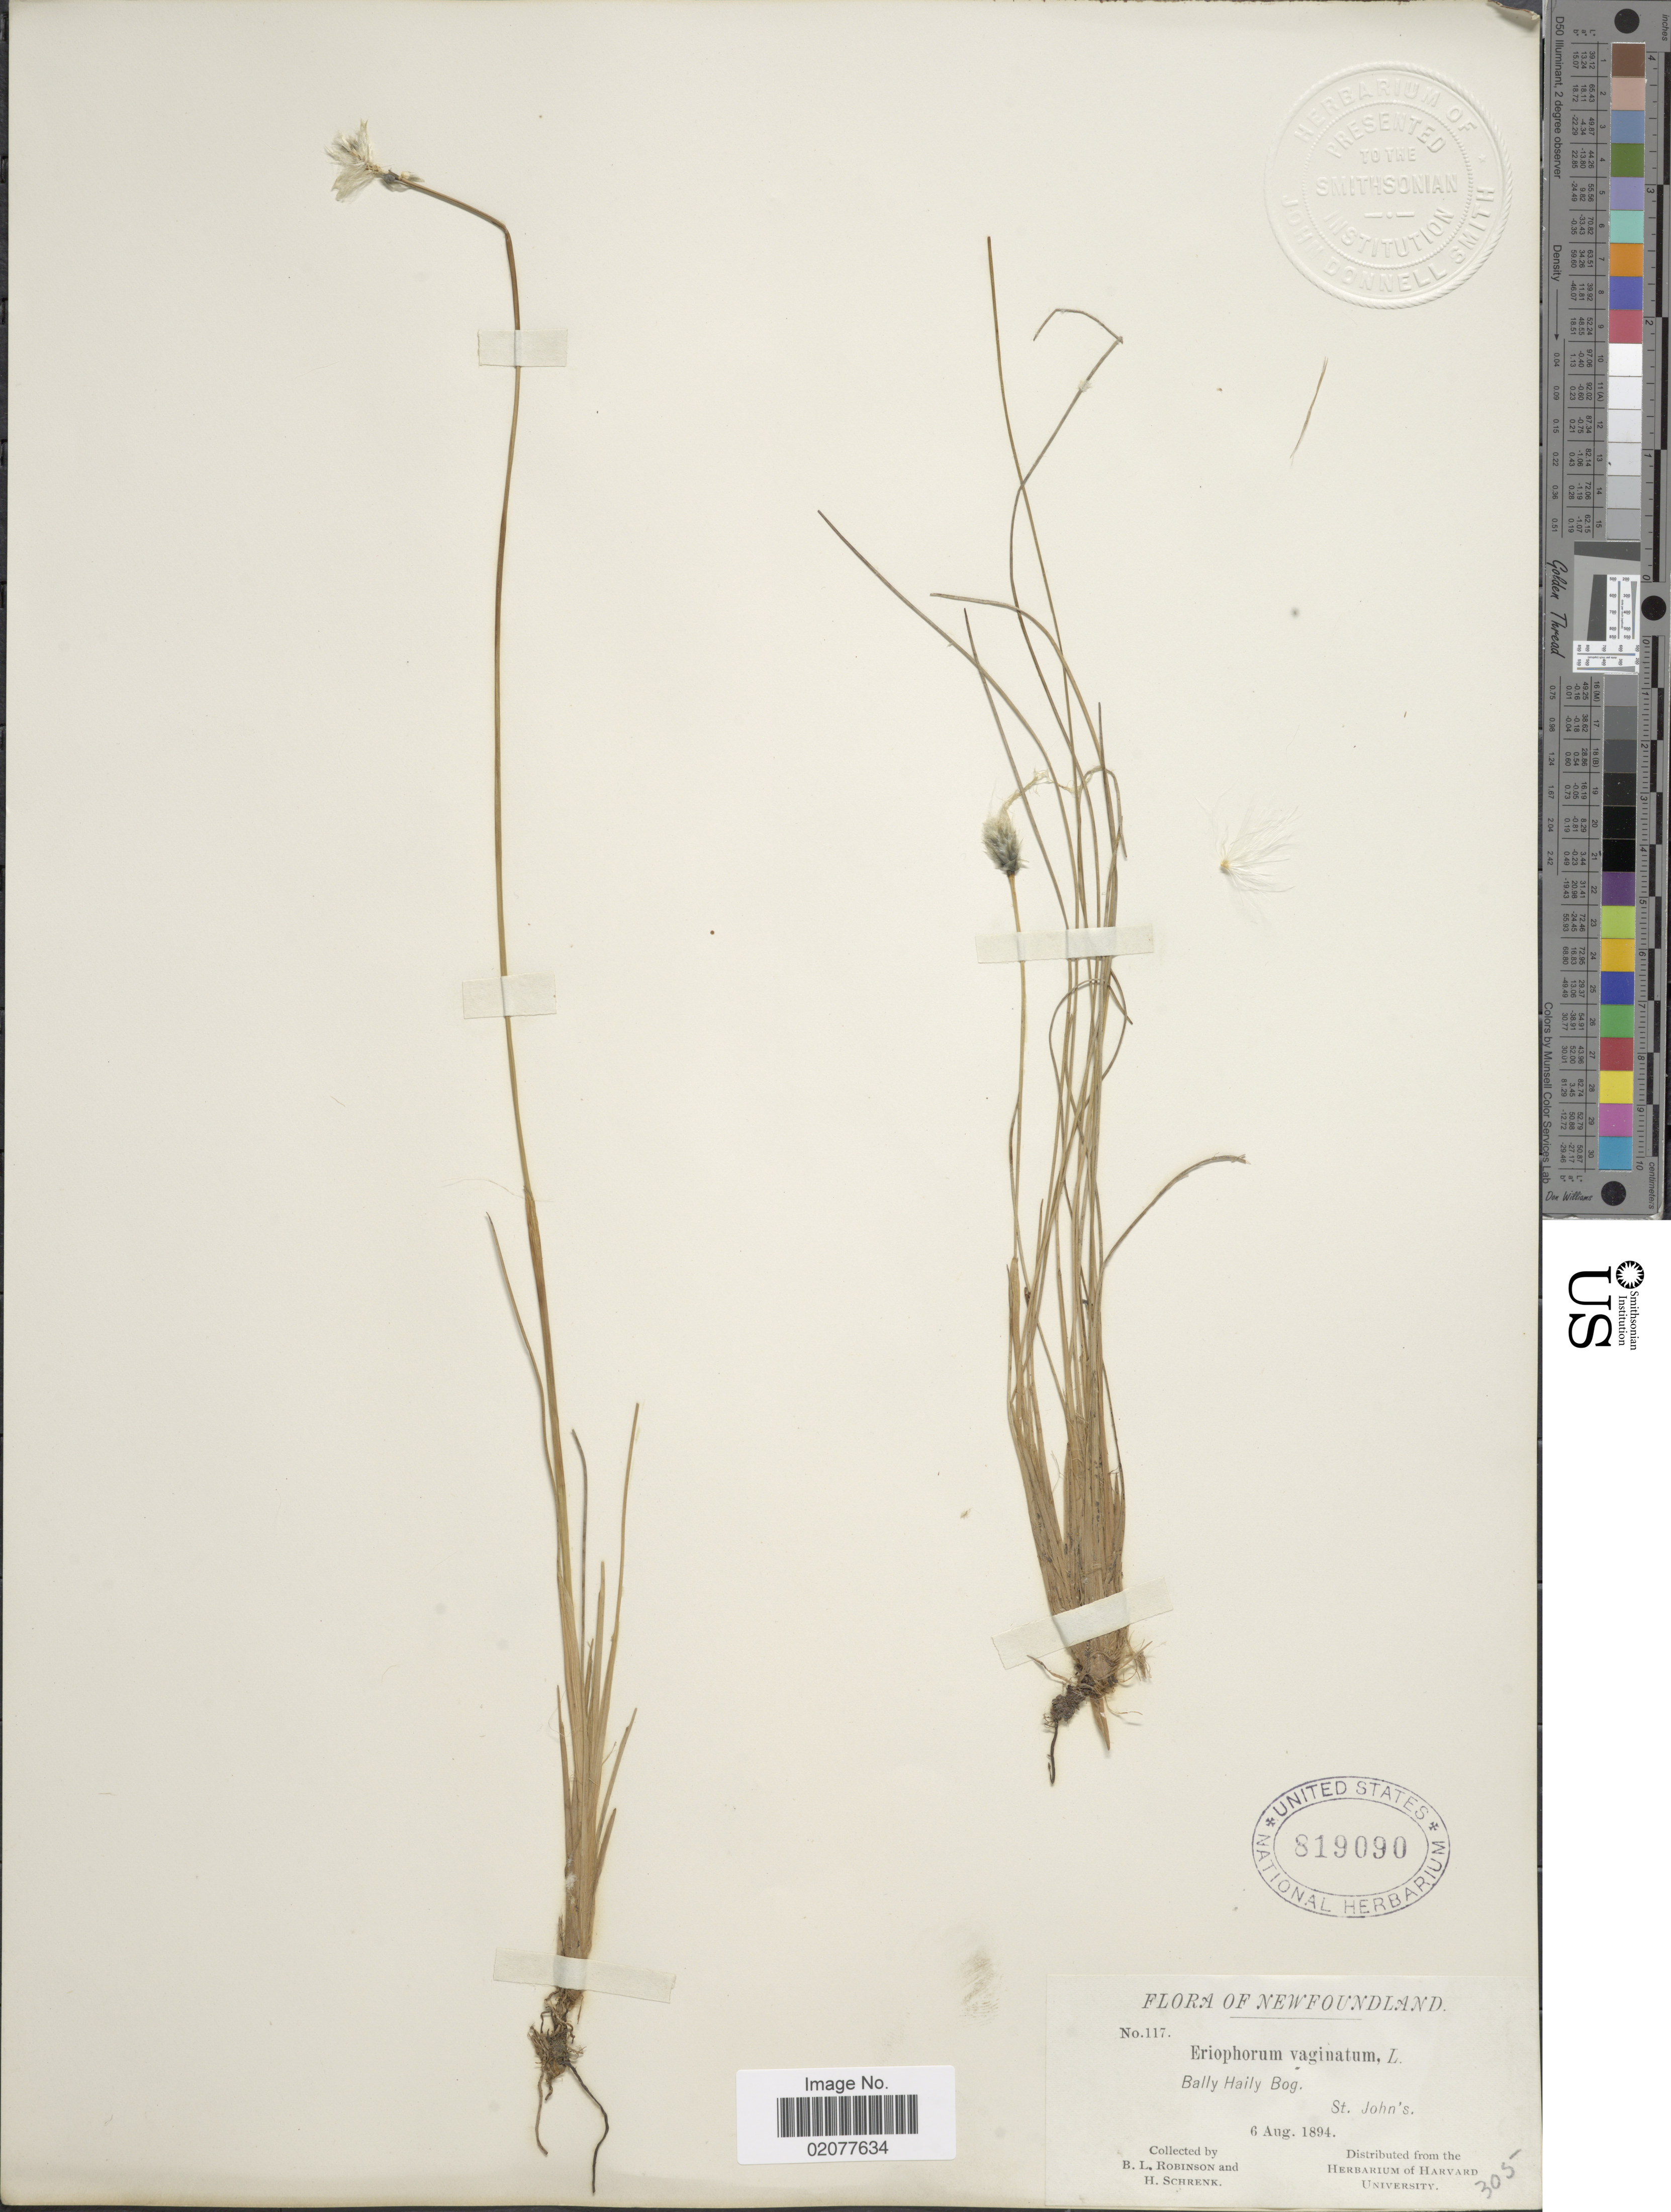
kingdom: Plantae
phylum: Tracheophyta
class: Liliopsida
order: Poales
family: Cyperaceae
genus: Eriophorum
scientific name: Eriophorum spissum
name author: Fernald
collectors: B. L. Robinson & H. v. Schrenk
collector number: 117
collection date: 1894-08-06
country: Canada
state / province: Newfoundland and Labrador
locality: Newfoundland. St. John's Bally Haily Bog.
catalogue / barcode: US 819090